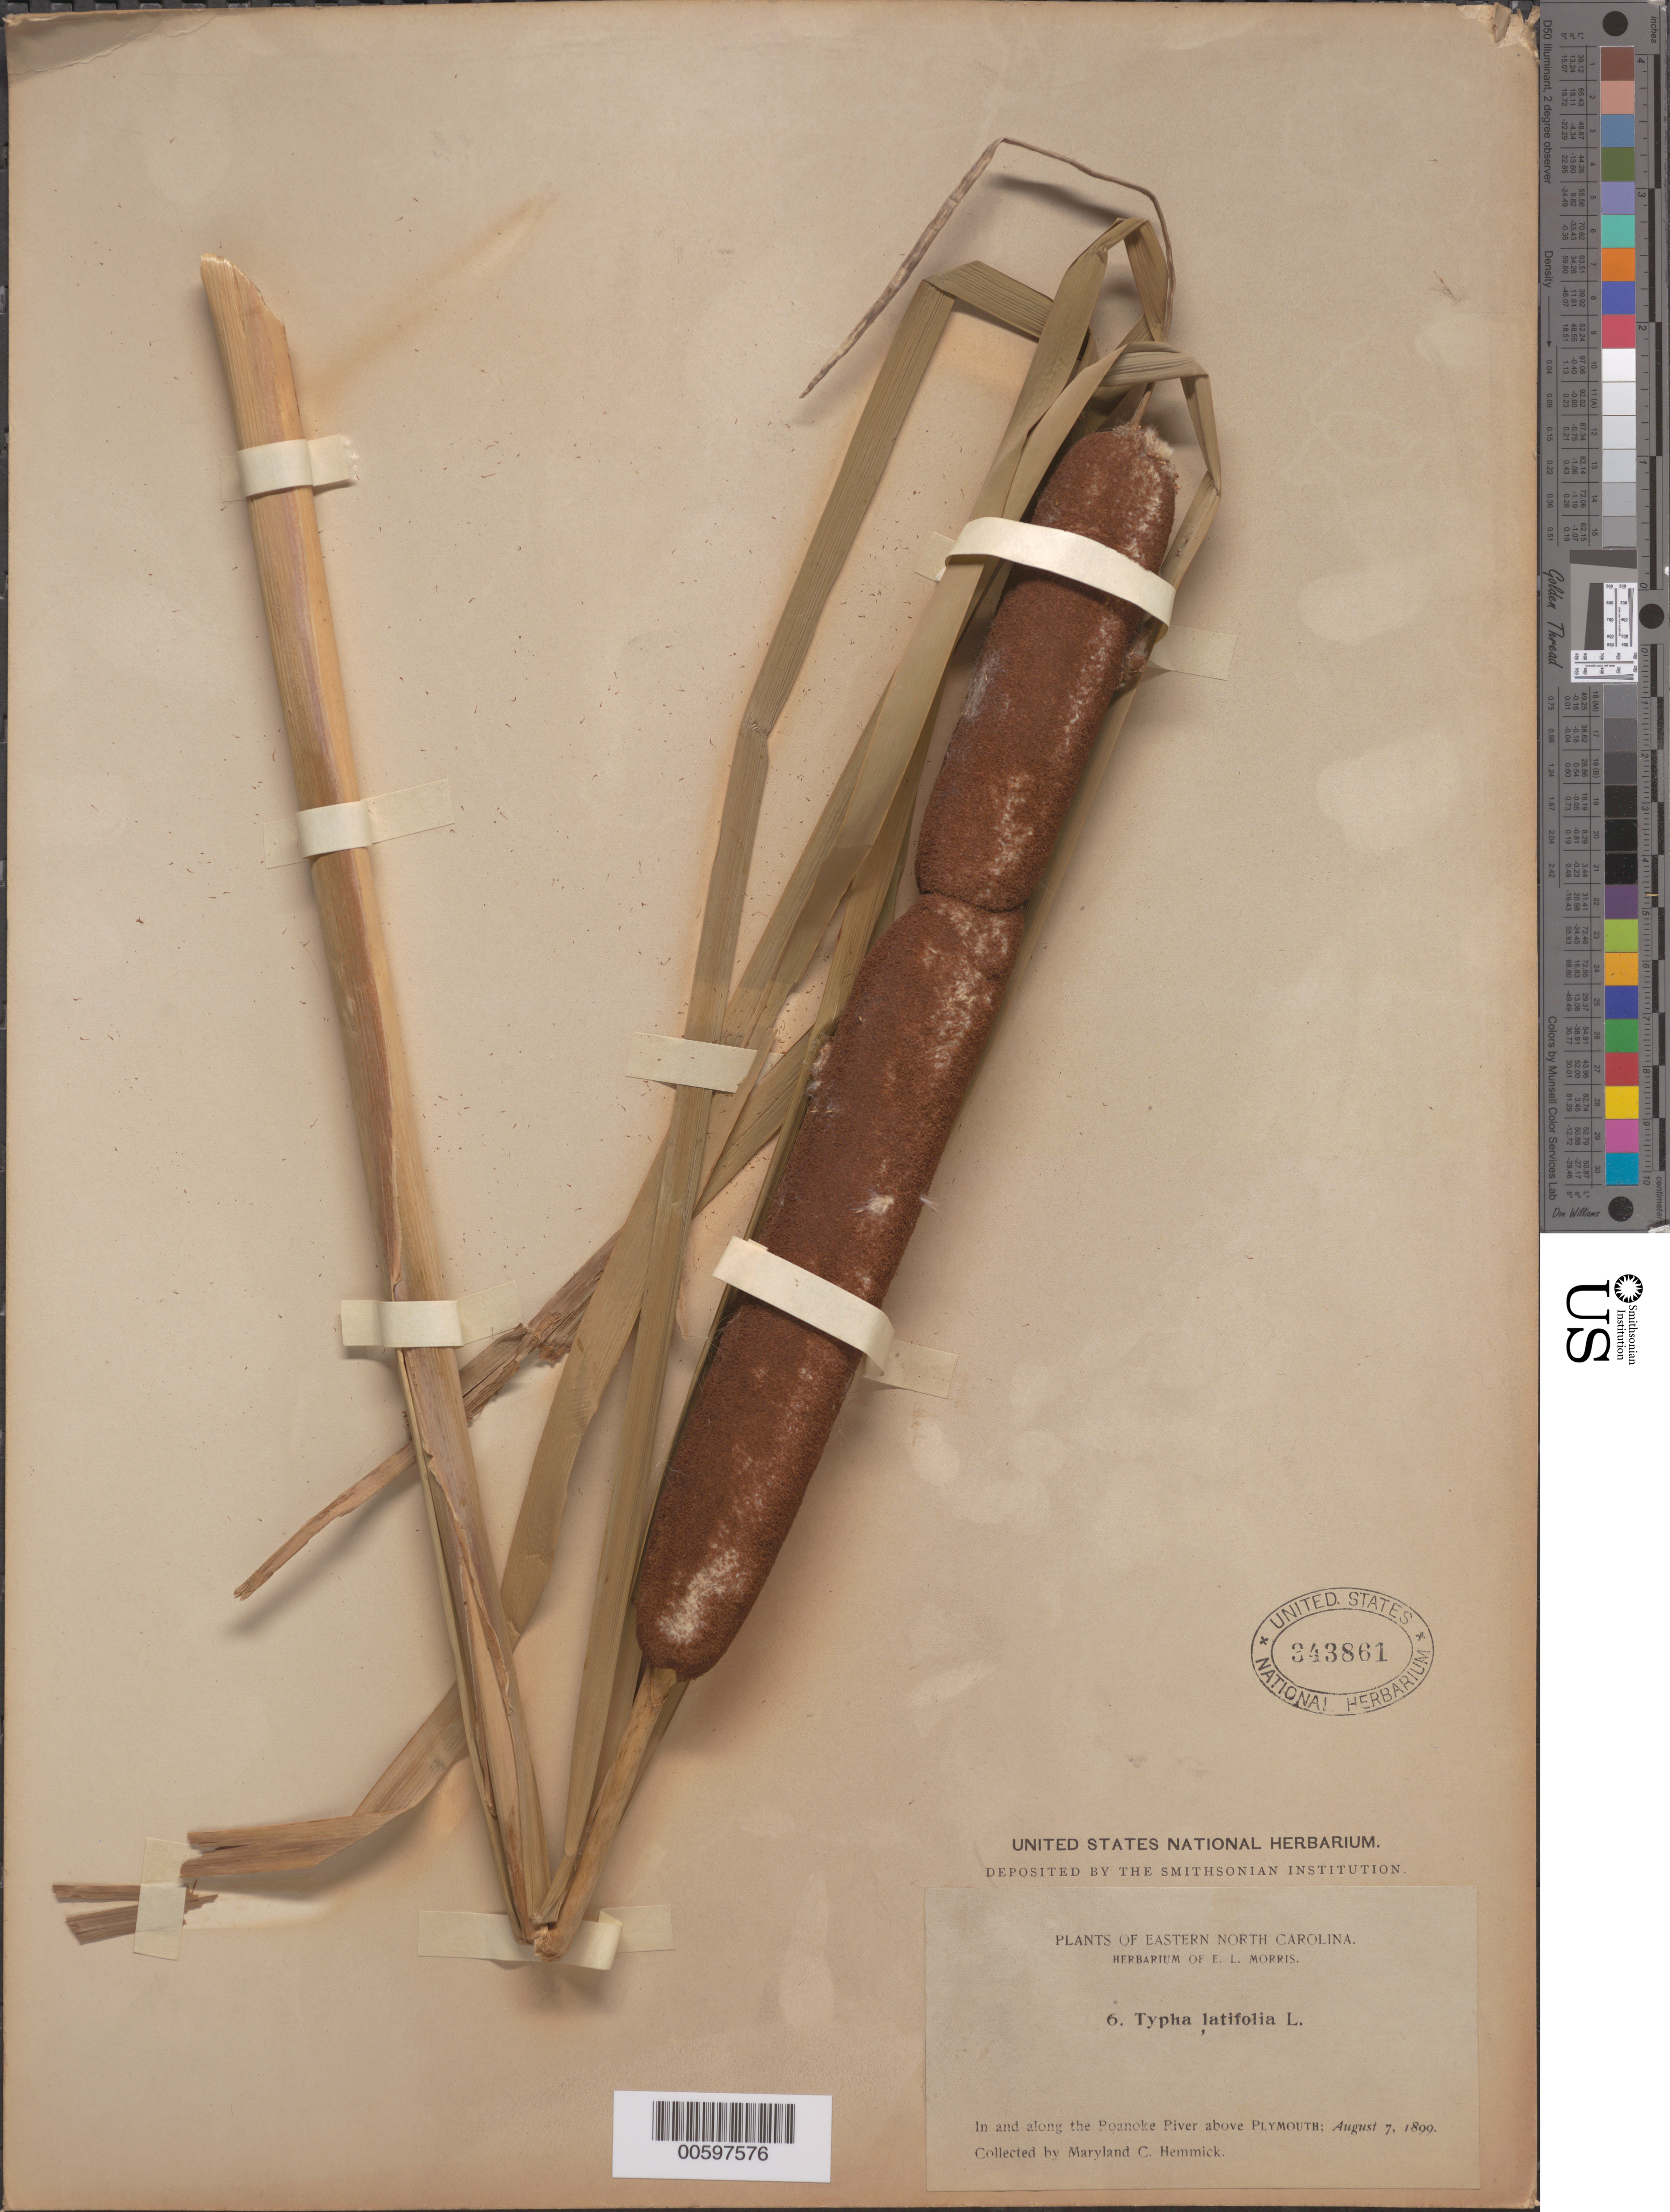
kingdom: Plantae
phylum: Tracheophyta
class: Liliopsida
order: Poales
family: Typhaceae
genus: Typha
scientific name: Typha latifolia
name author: L.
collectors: M. Hemmick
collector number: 6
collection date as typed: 07 Aug 1899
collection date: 1899-08-07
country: United States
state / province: North Carolina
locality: Along the Roanoke River above Plymouth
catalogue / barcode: US 343861